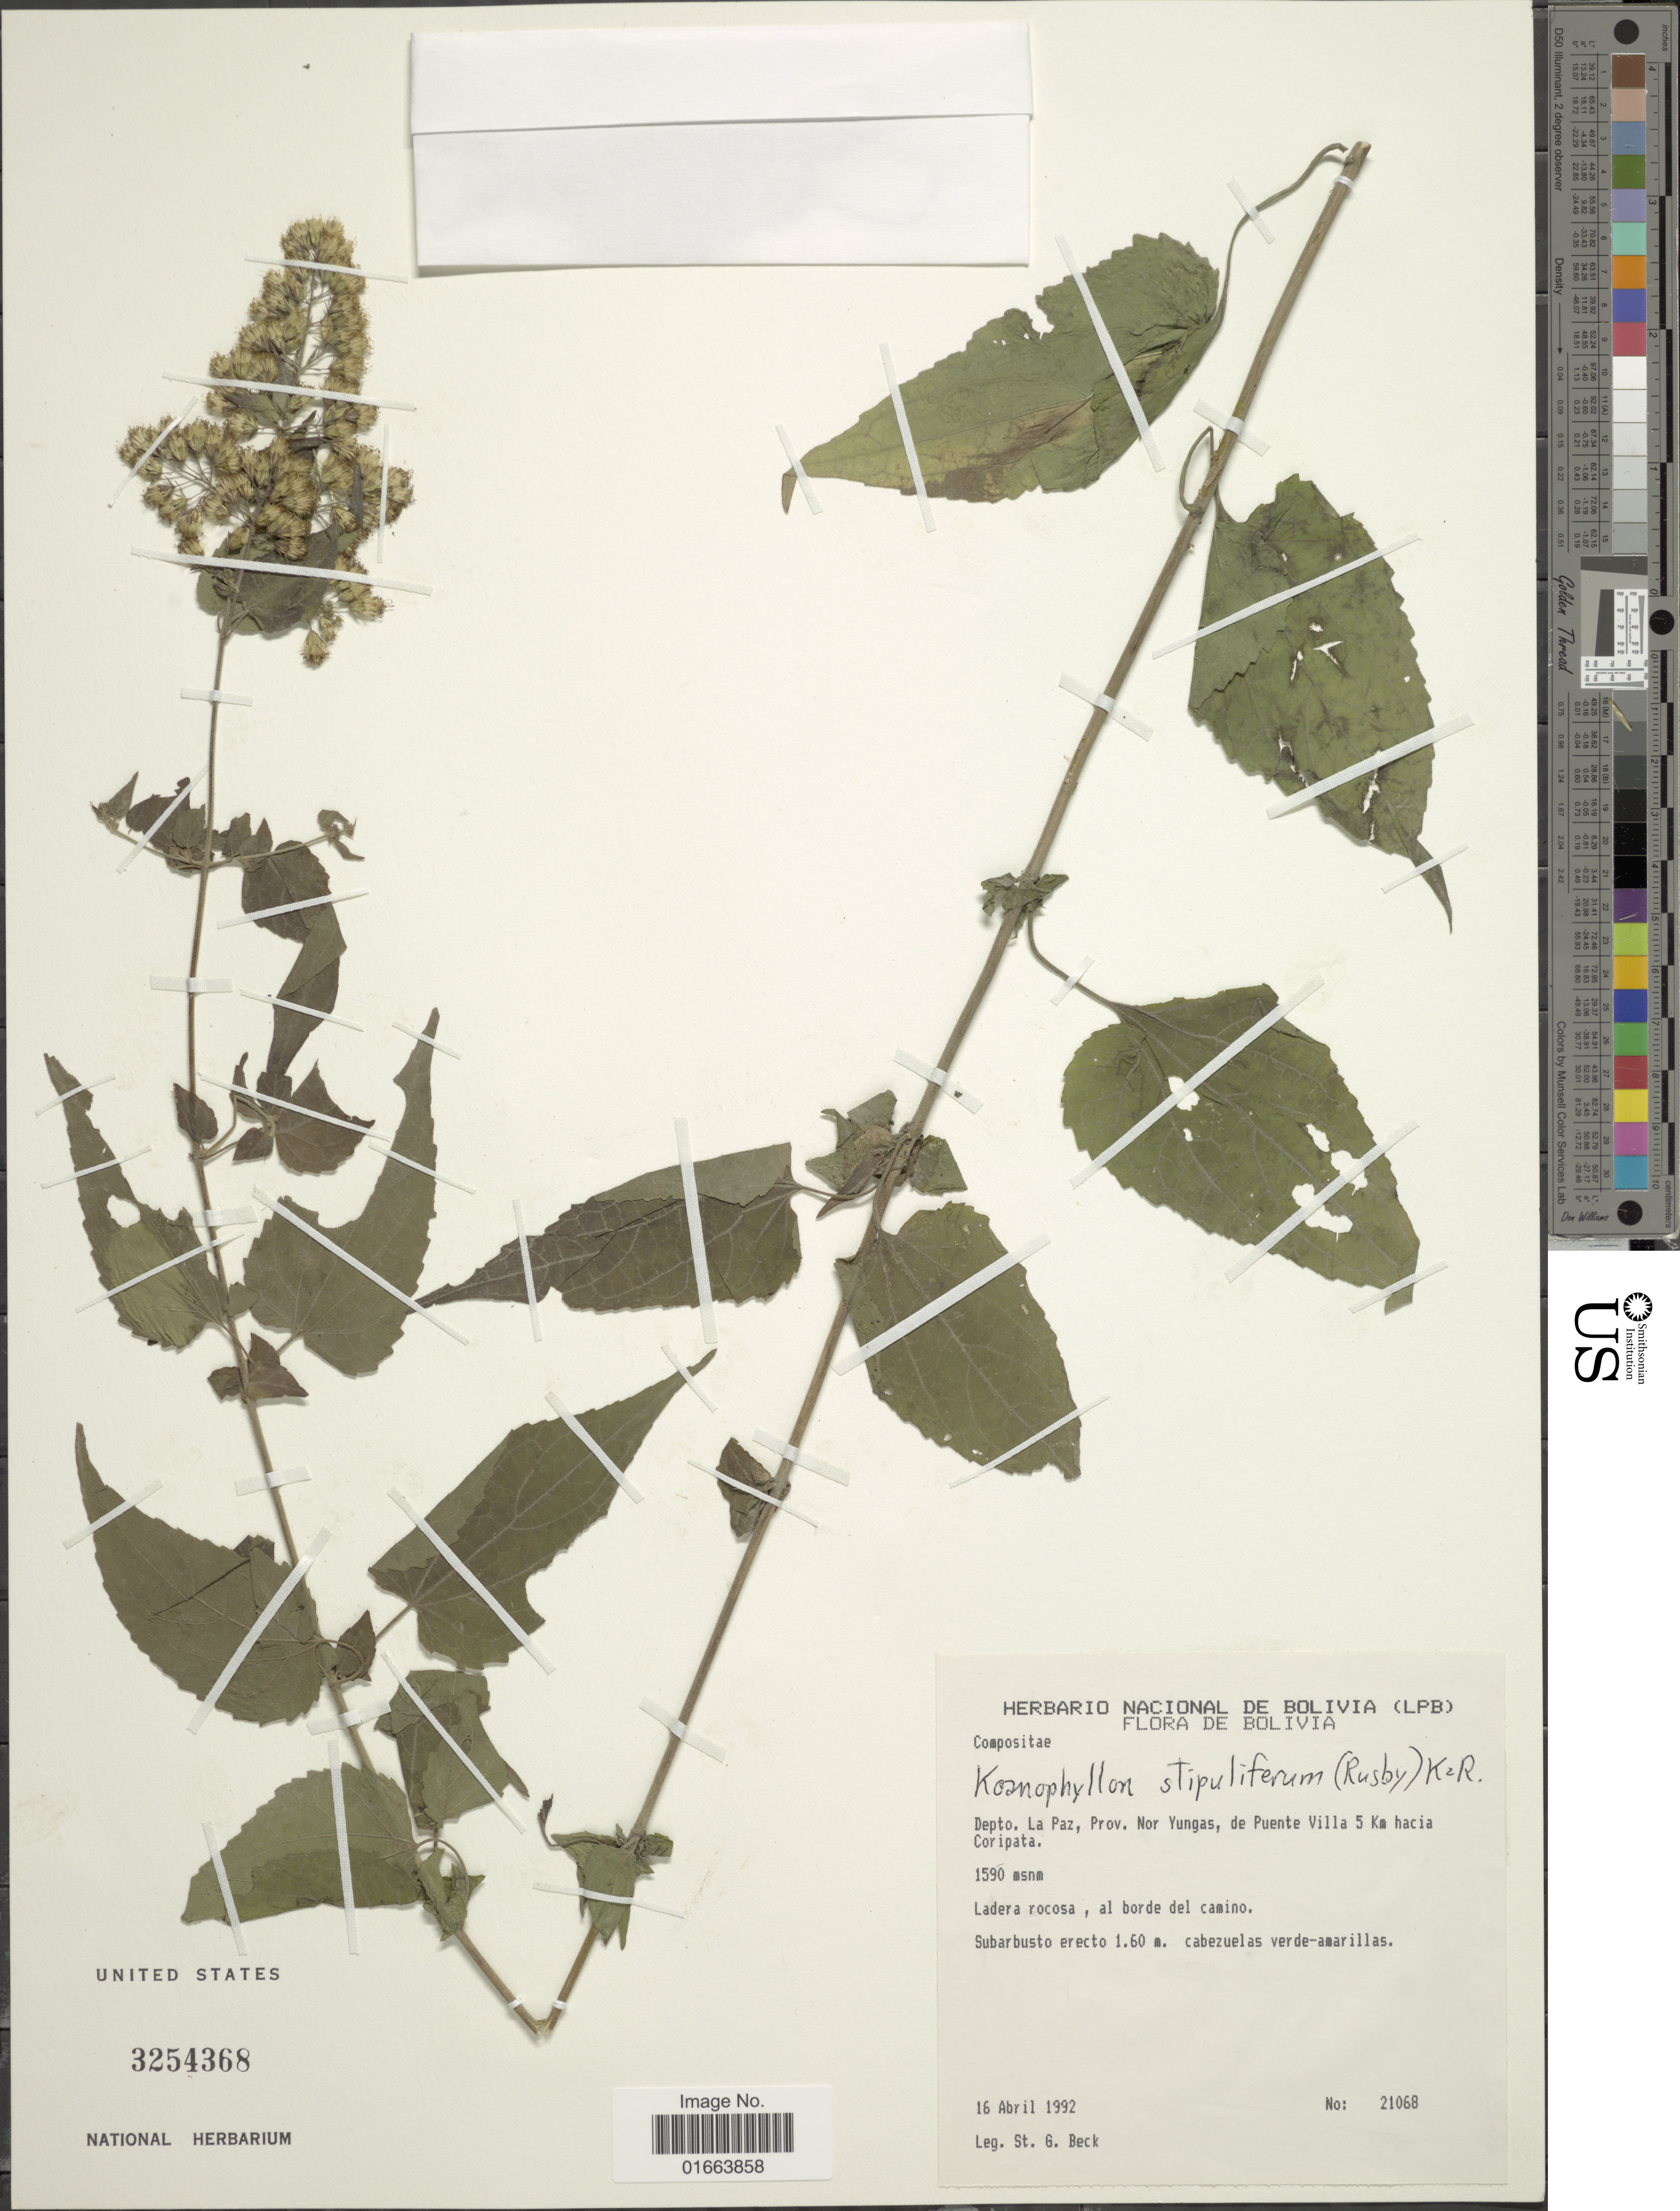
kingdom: Plantae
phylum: Tracheophyta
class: Magnoliopsida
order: Asterales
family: Asteraceae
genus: Koanophyllon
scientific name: Koanophyllon stipulifera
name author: (Rusby) R.M. King & H. Rob.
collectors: S. G. Beck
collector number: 21068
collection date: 1992-04-16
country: Bolivia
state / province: La Paz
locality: Prov. Nor Yungas, de Puente Villa 5 Km hacia Coripata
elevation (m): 1590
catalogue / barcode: US 3254368